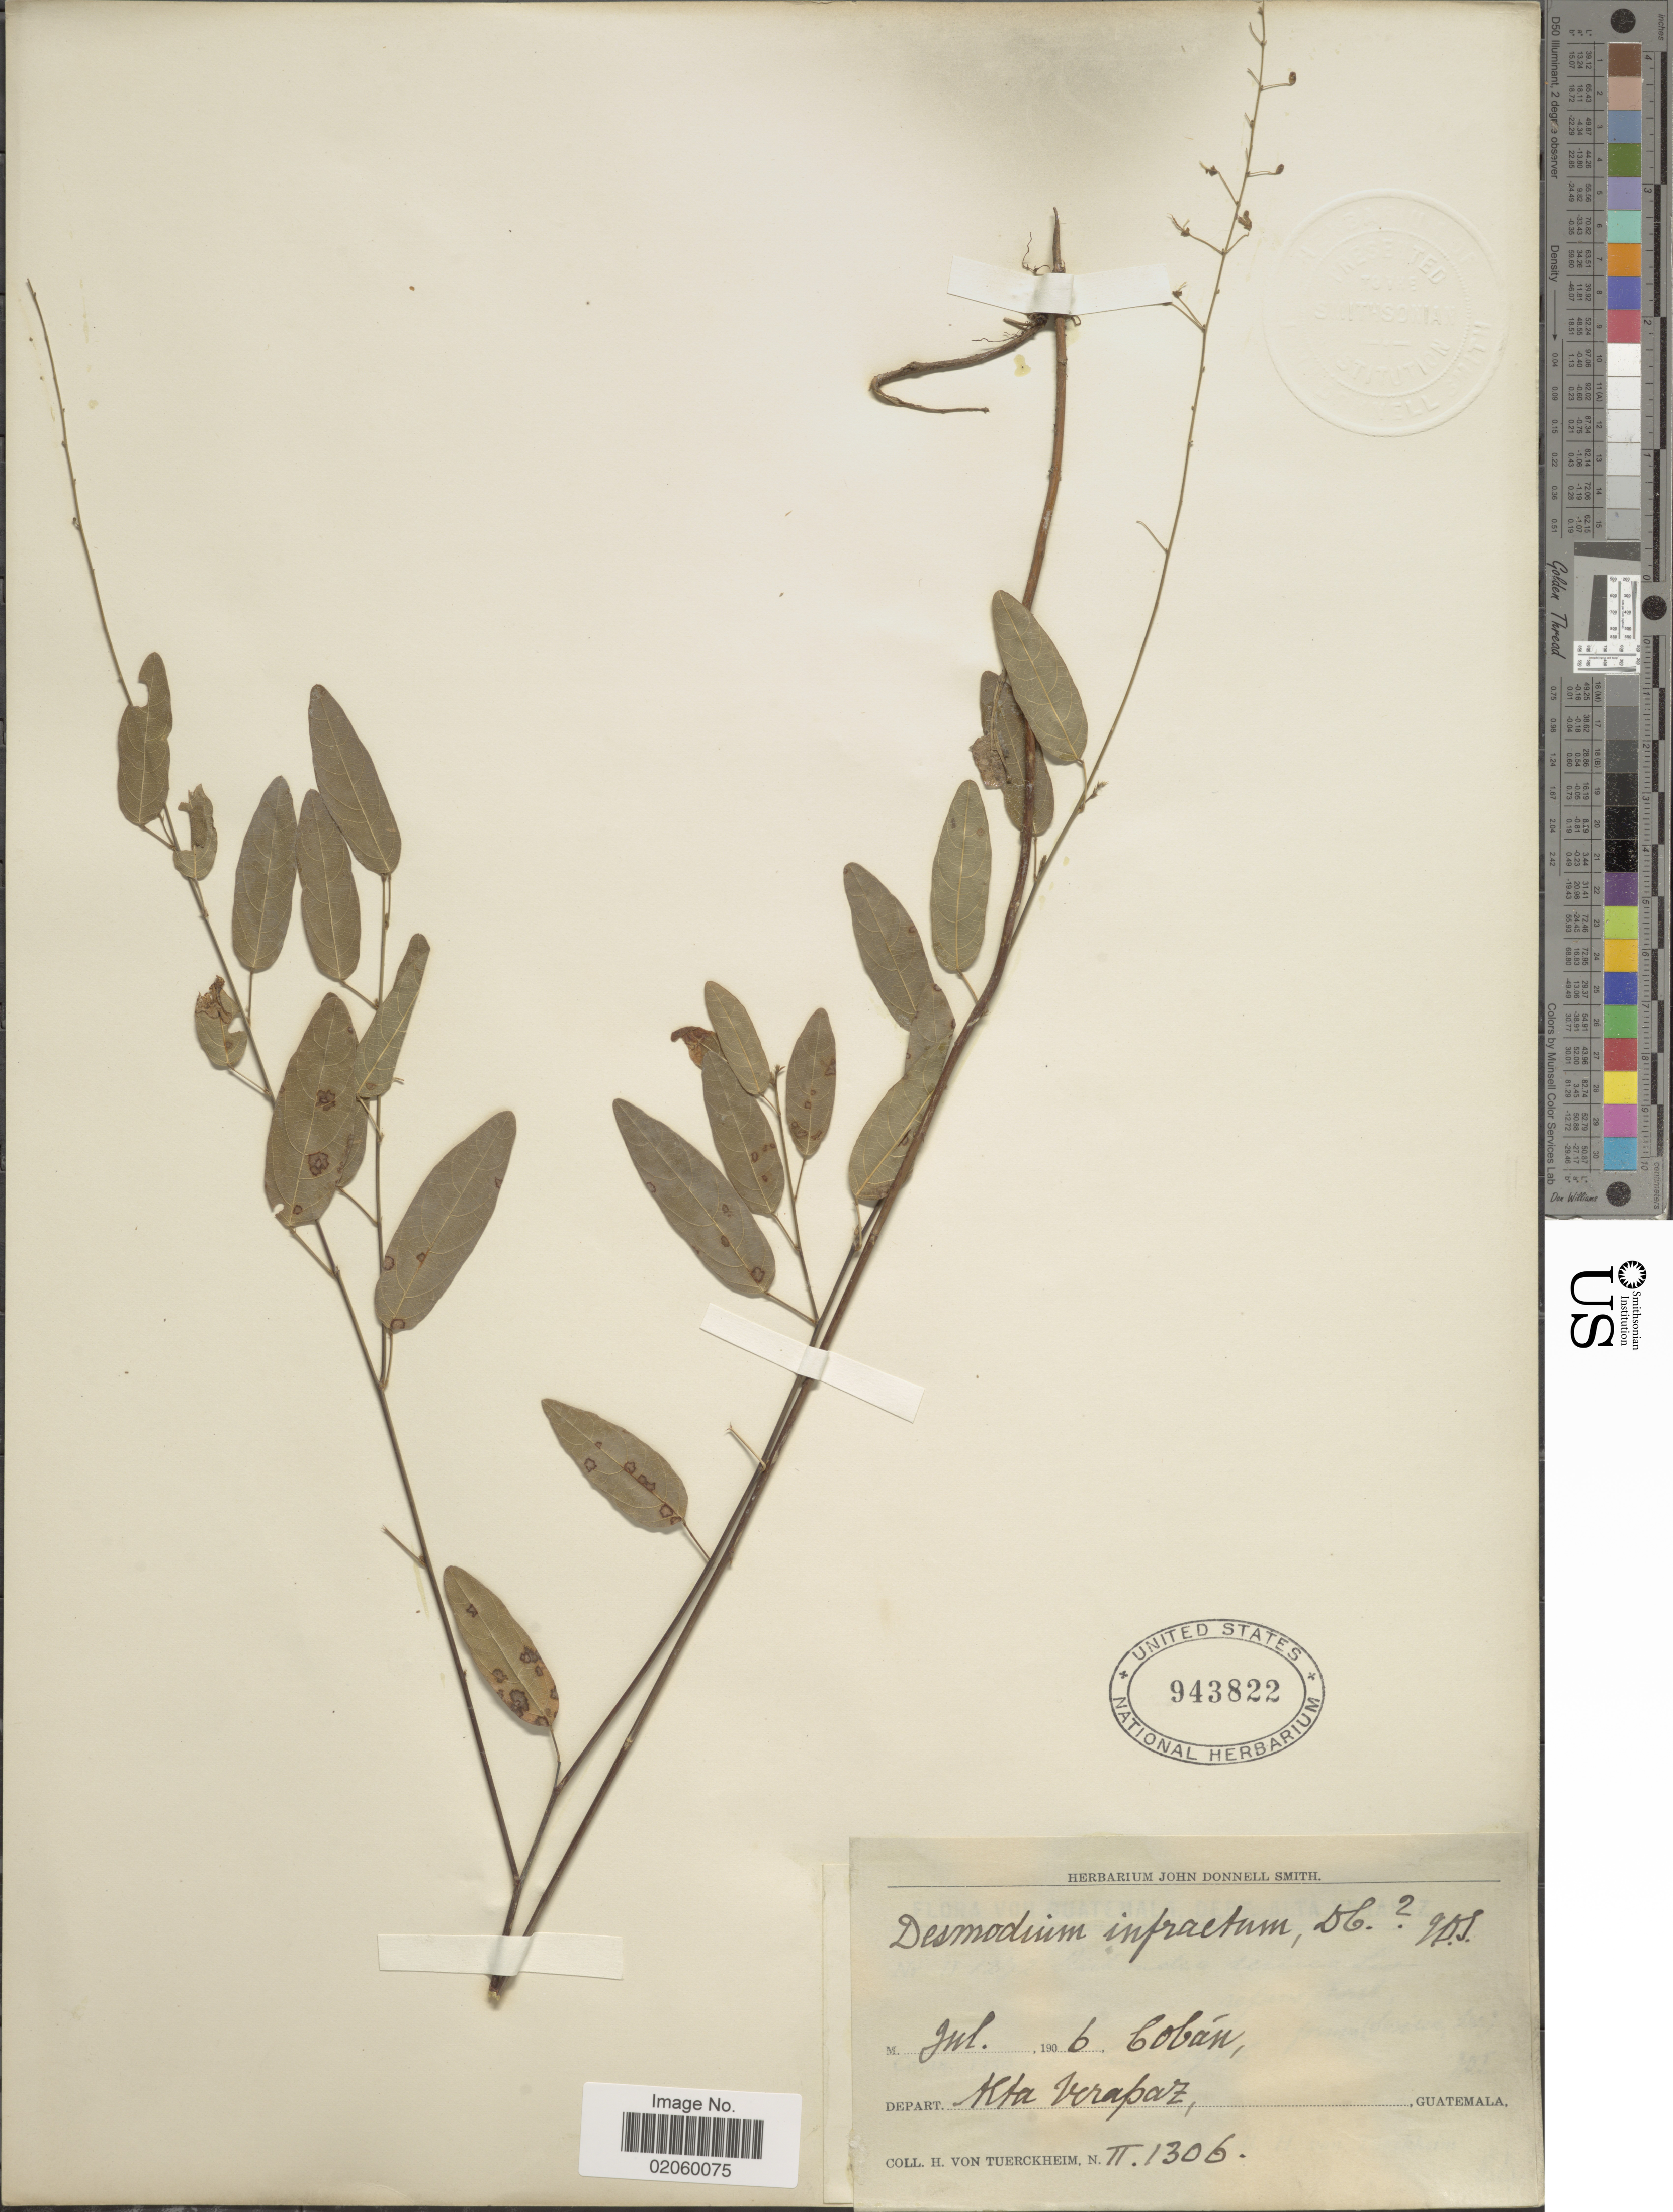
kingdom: Plantae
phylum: Tracheophyta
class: Magnoliopsida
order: Fabales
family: Fabaceae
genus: Desmodium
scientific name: Desmodium psilophyllum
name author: Schltdl.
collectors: H. von Tuerckheim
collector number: II 1306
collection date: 1906-07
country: Guatemala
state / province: Alta Verapaz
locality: Coban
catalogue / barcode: US 943822